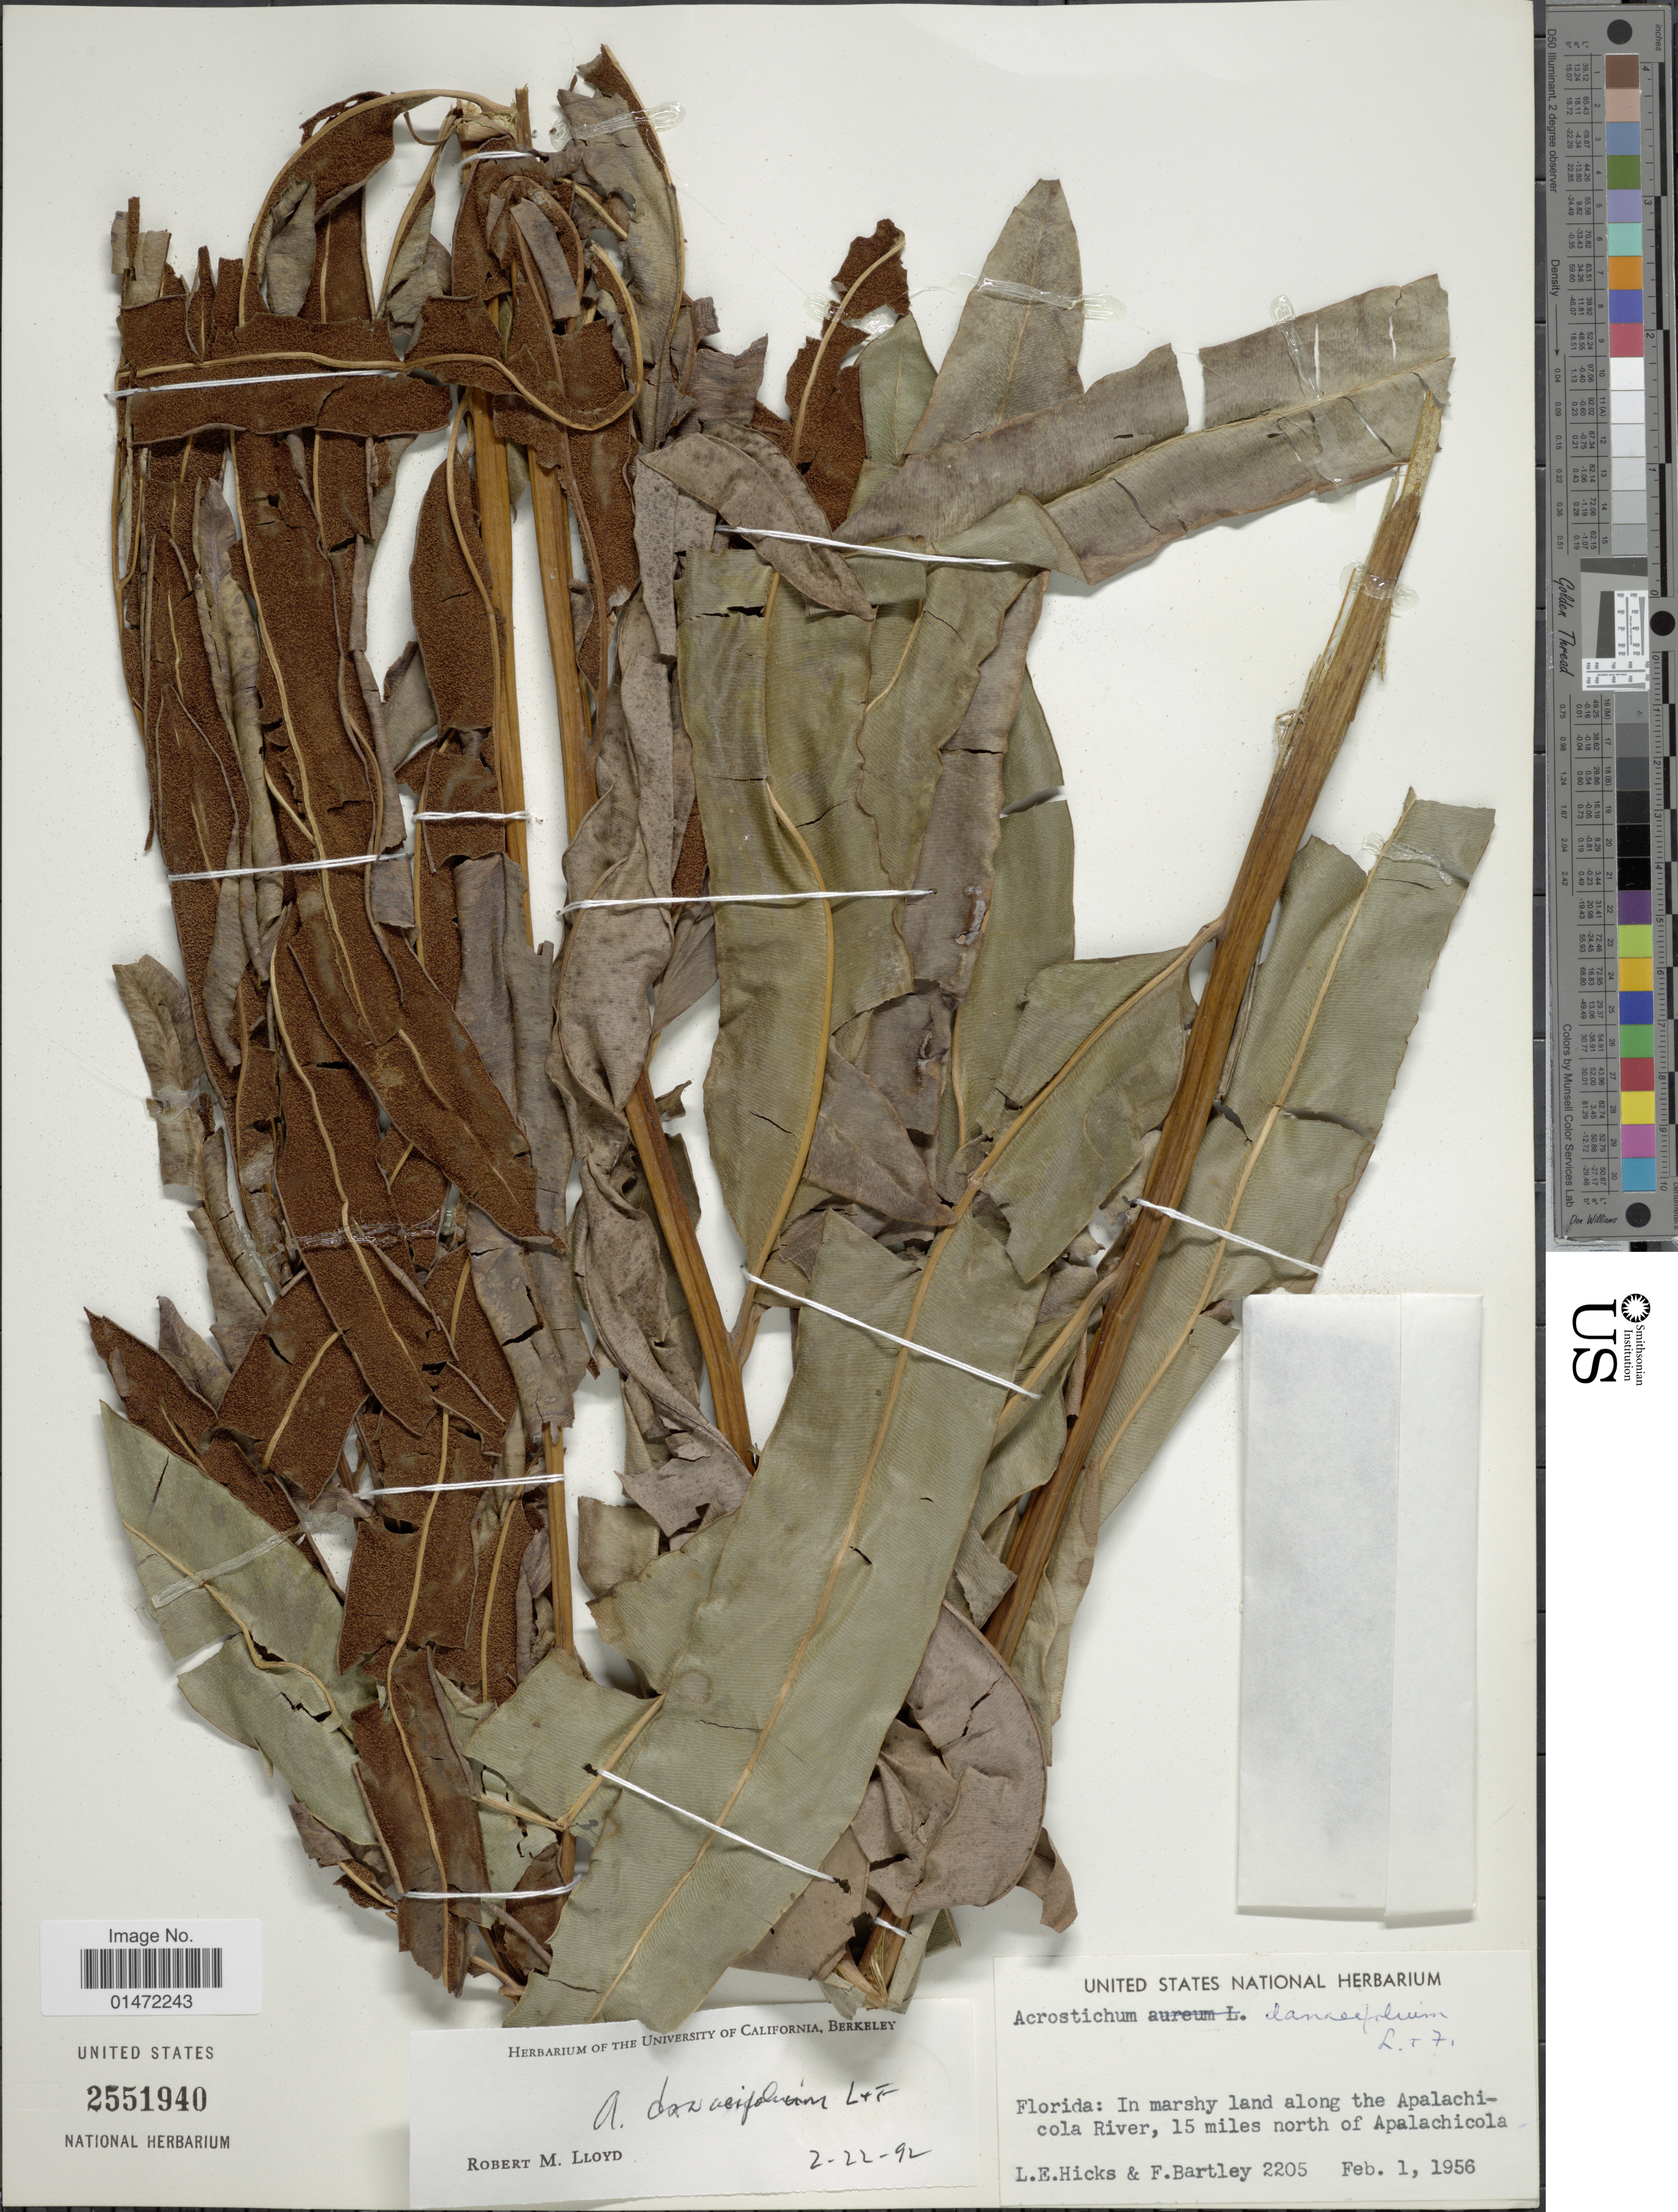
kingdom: Plantae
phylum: Tracheophyta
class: Polypodiopsida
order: Polypodiales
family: Pteridaceae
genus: Acrostichum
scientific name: Acrostichum danaeifolium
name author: Langsd. & Fisch.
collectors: L. E. Hicks & F. Bartley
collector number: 2205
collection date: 1956-02-01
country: United States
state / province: Florida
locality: In marshy land along the Apalachicola River, 15 miles north of Apalachicola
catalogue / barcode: US 2551940